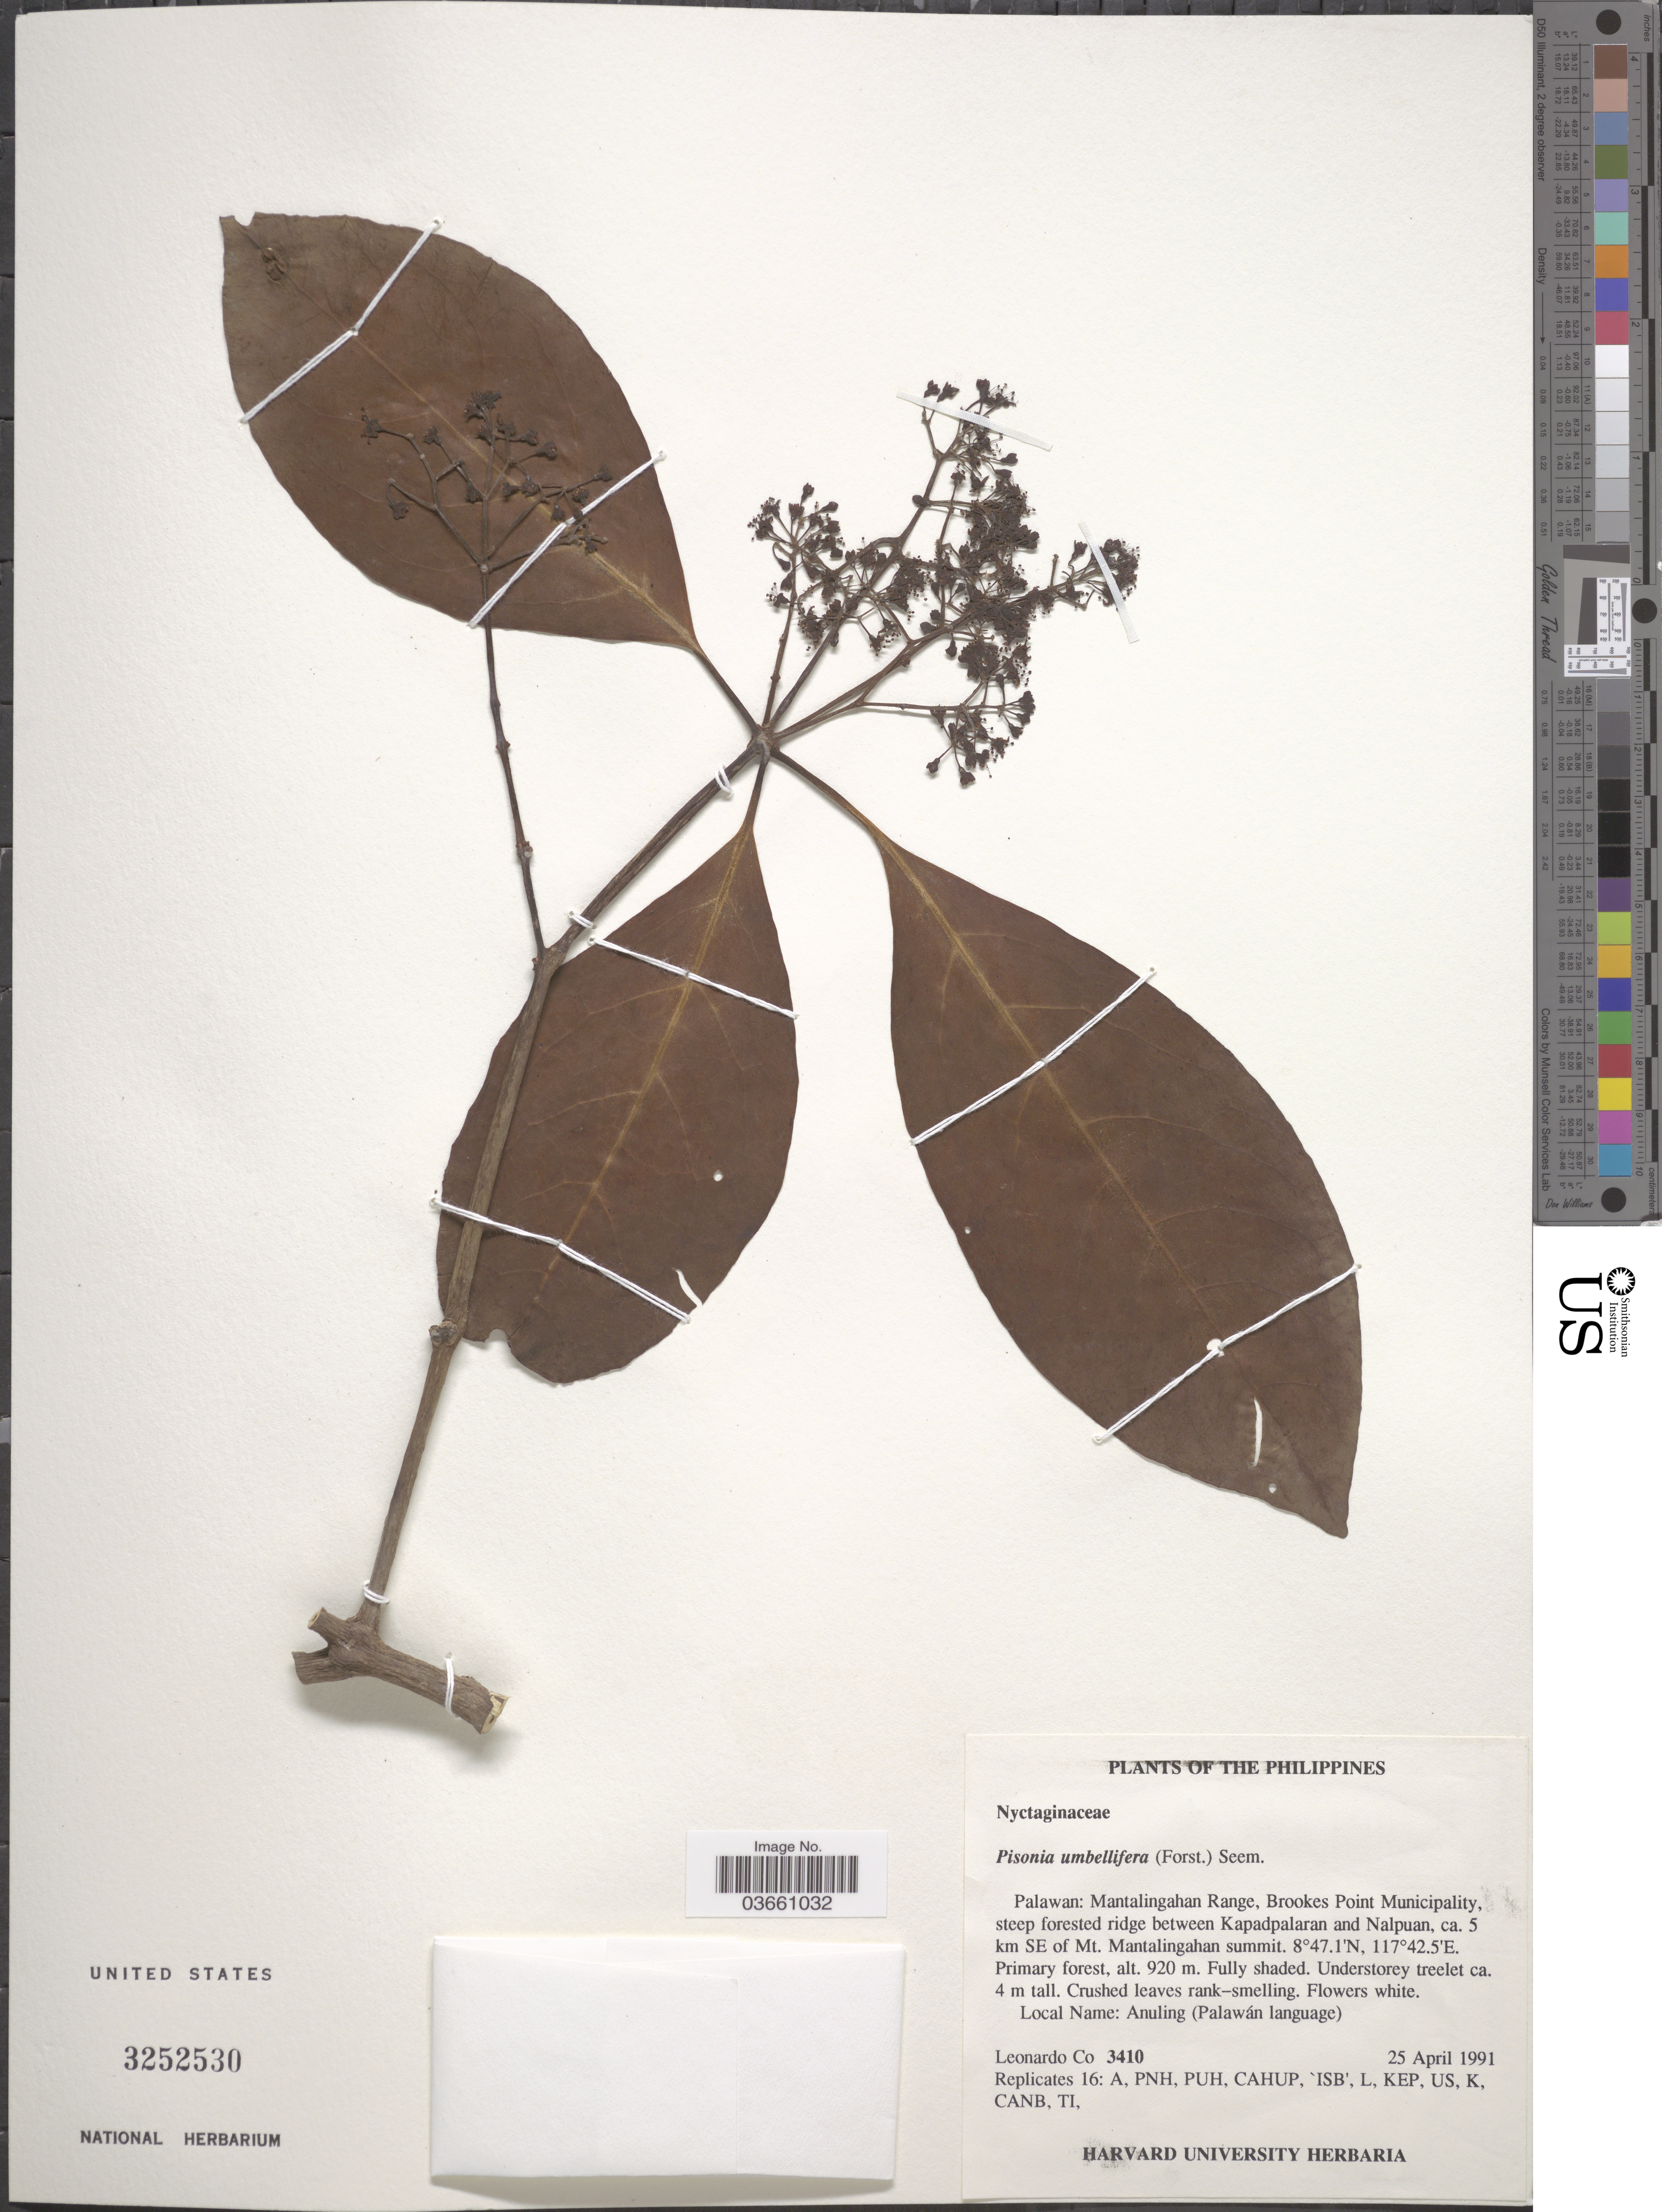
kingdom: Plantae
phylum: Tracheophyta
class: Magnoliopsida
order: Caryophyllales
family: Nyctaginaceae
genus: Pisonia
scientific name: Pisonia umbellifera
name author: (J.R. Forst. & G. Forst.) Seem.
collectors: L. Co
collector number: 3410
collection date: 1991-04-25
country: Philippines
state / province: Mimaropa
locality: Palawan: Mantalingahan Range, Brookes Point Municipality, steep forested ridge between Kapadpalaran and Nalpuan, ca. 5 km SE of Mt. Matalingahan summit.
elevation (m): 920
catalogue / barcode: US 3252530